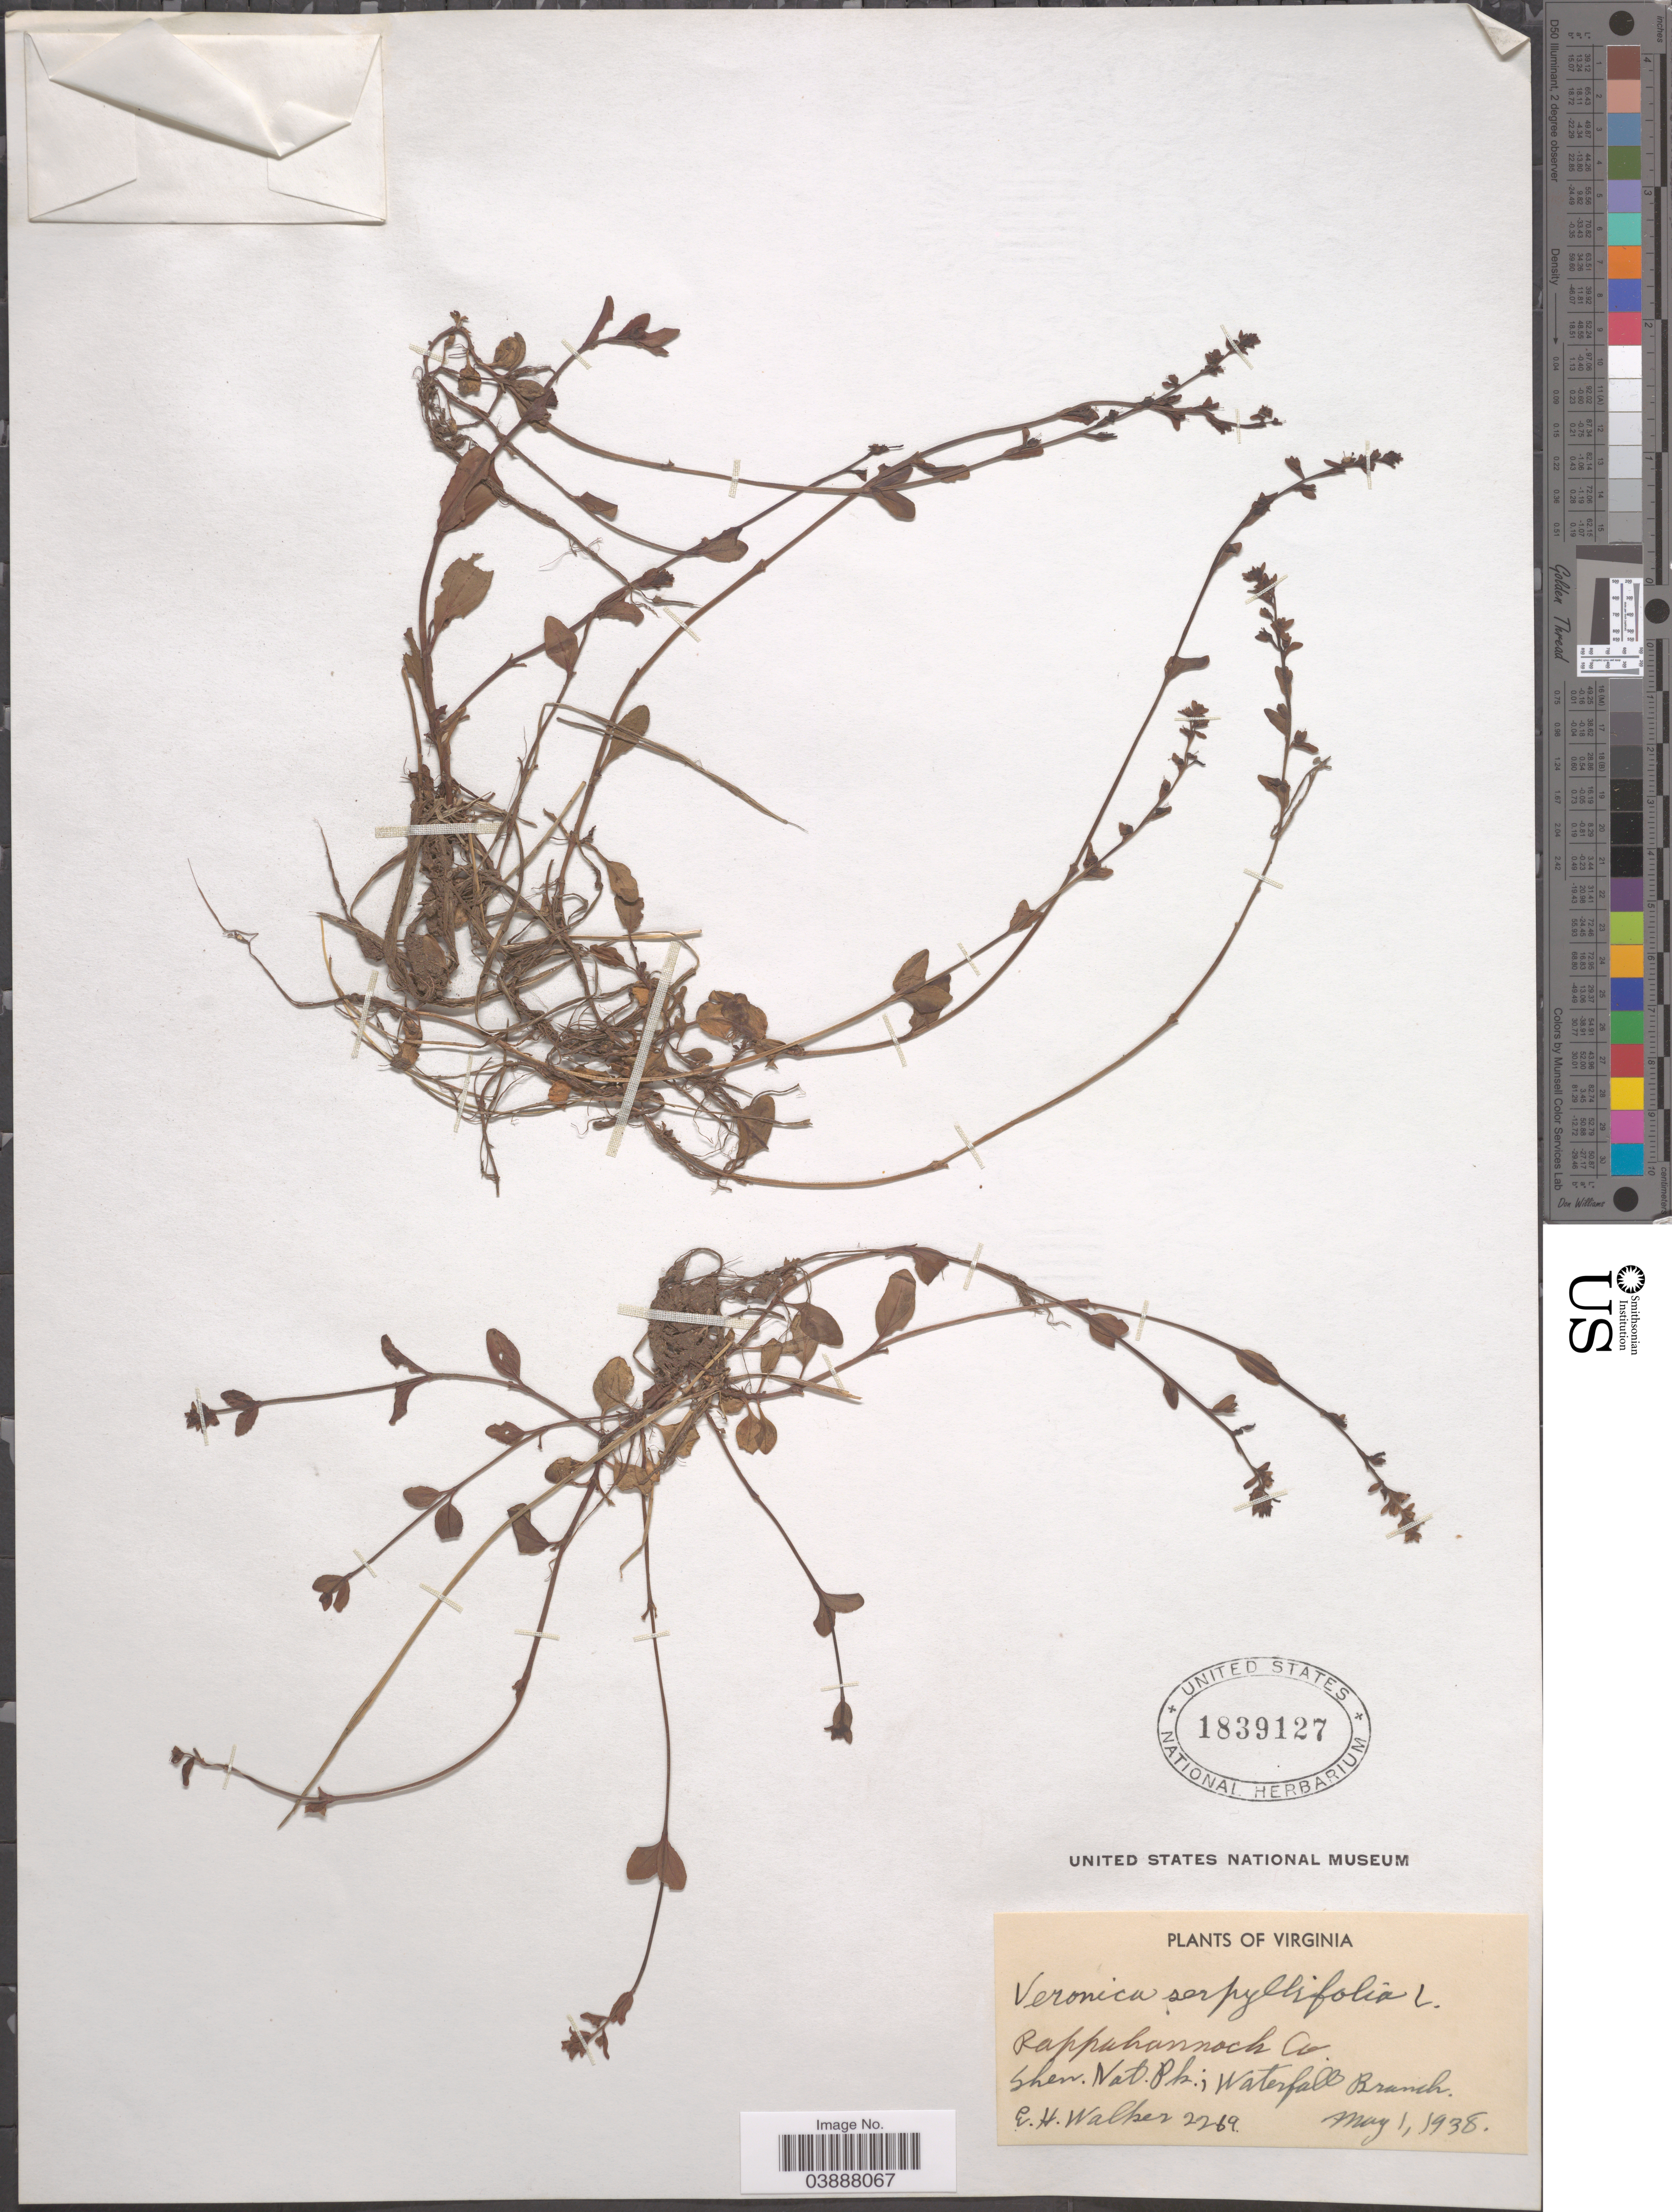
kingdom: Plantae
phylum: Tracheophyta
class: Magnoliopsida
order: Lamiales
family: Plantaginaceae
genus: Veronica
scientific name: Veronica serpyllifolia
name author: L.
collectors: E. H. Walker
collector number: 2269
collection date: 1938-05-01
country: United States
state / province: Virginia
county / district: Rappahannock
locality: Shen. Nat. Pk.; Waterfall Branch.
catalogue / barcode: US 1839127